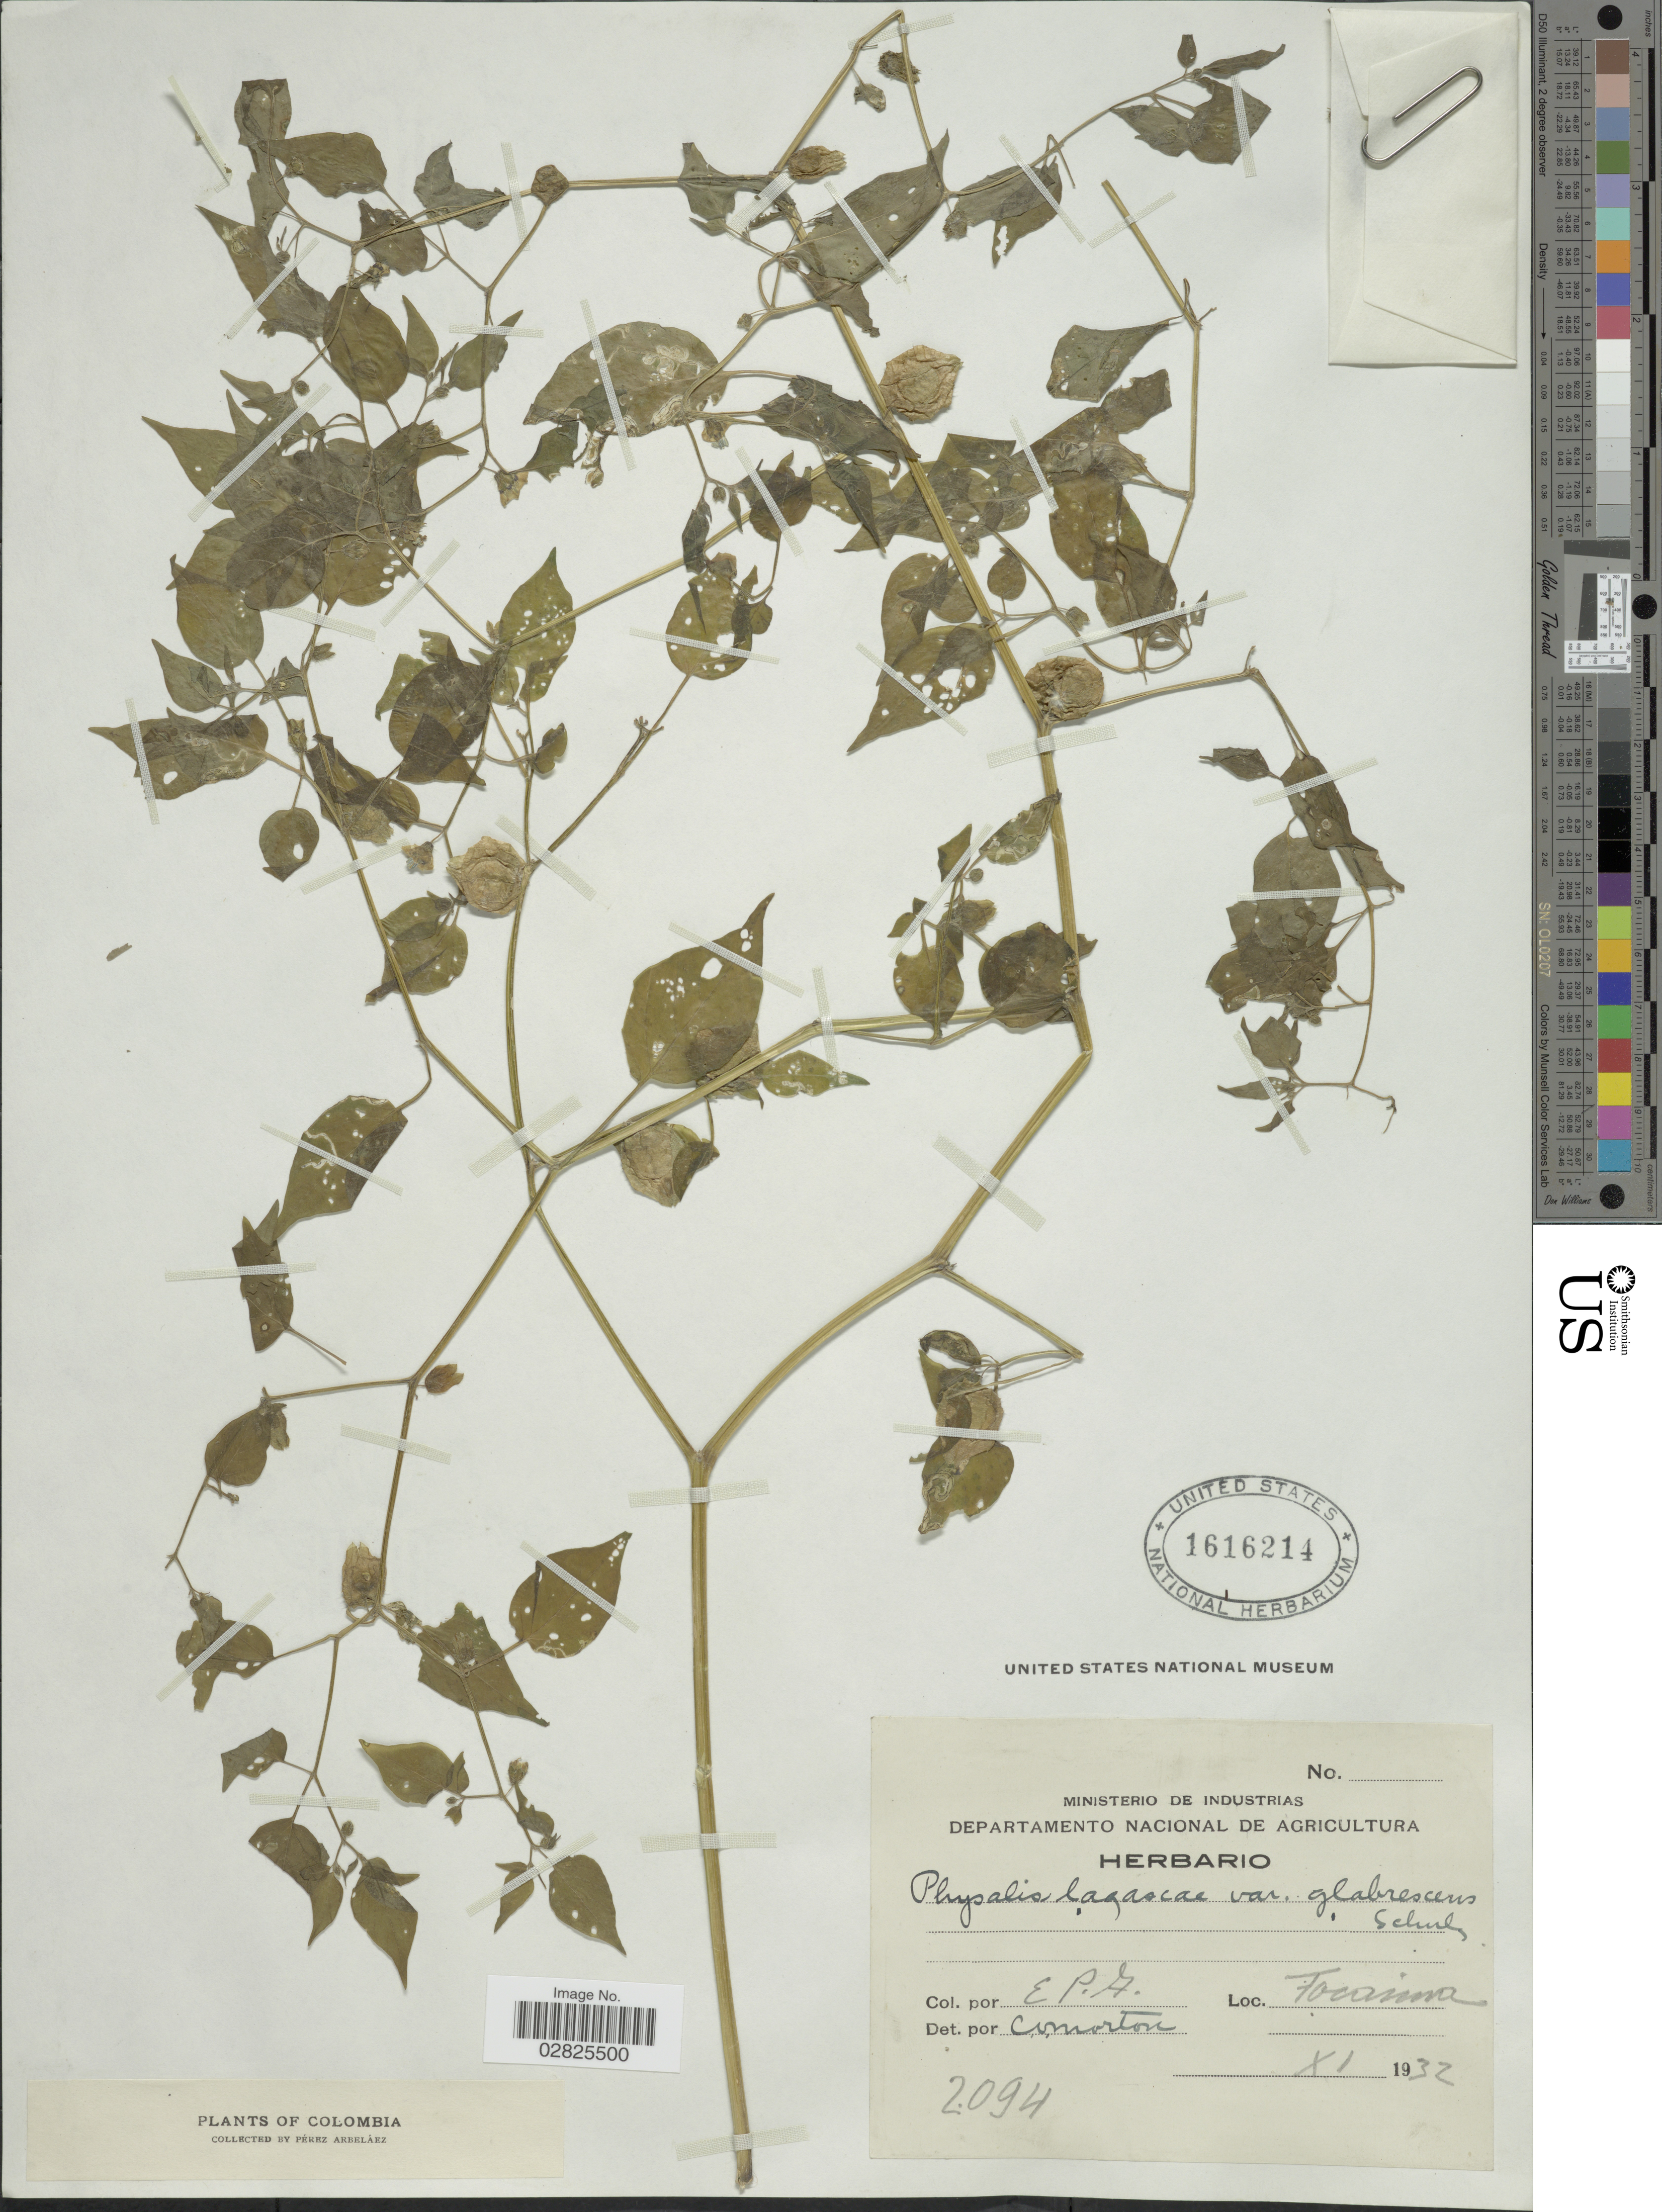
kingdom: Plantae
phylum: Tracheophyta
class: Magnoliopsida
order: Solanales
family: Solanaceae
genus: Physalis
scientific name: Physalis lagascae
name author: Roem. & Schult.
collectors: E. Pérez Arbeláez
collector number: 2094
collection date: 1932-11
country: Colombia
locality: Tocaima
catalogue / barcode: US 1616214